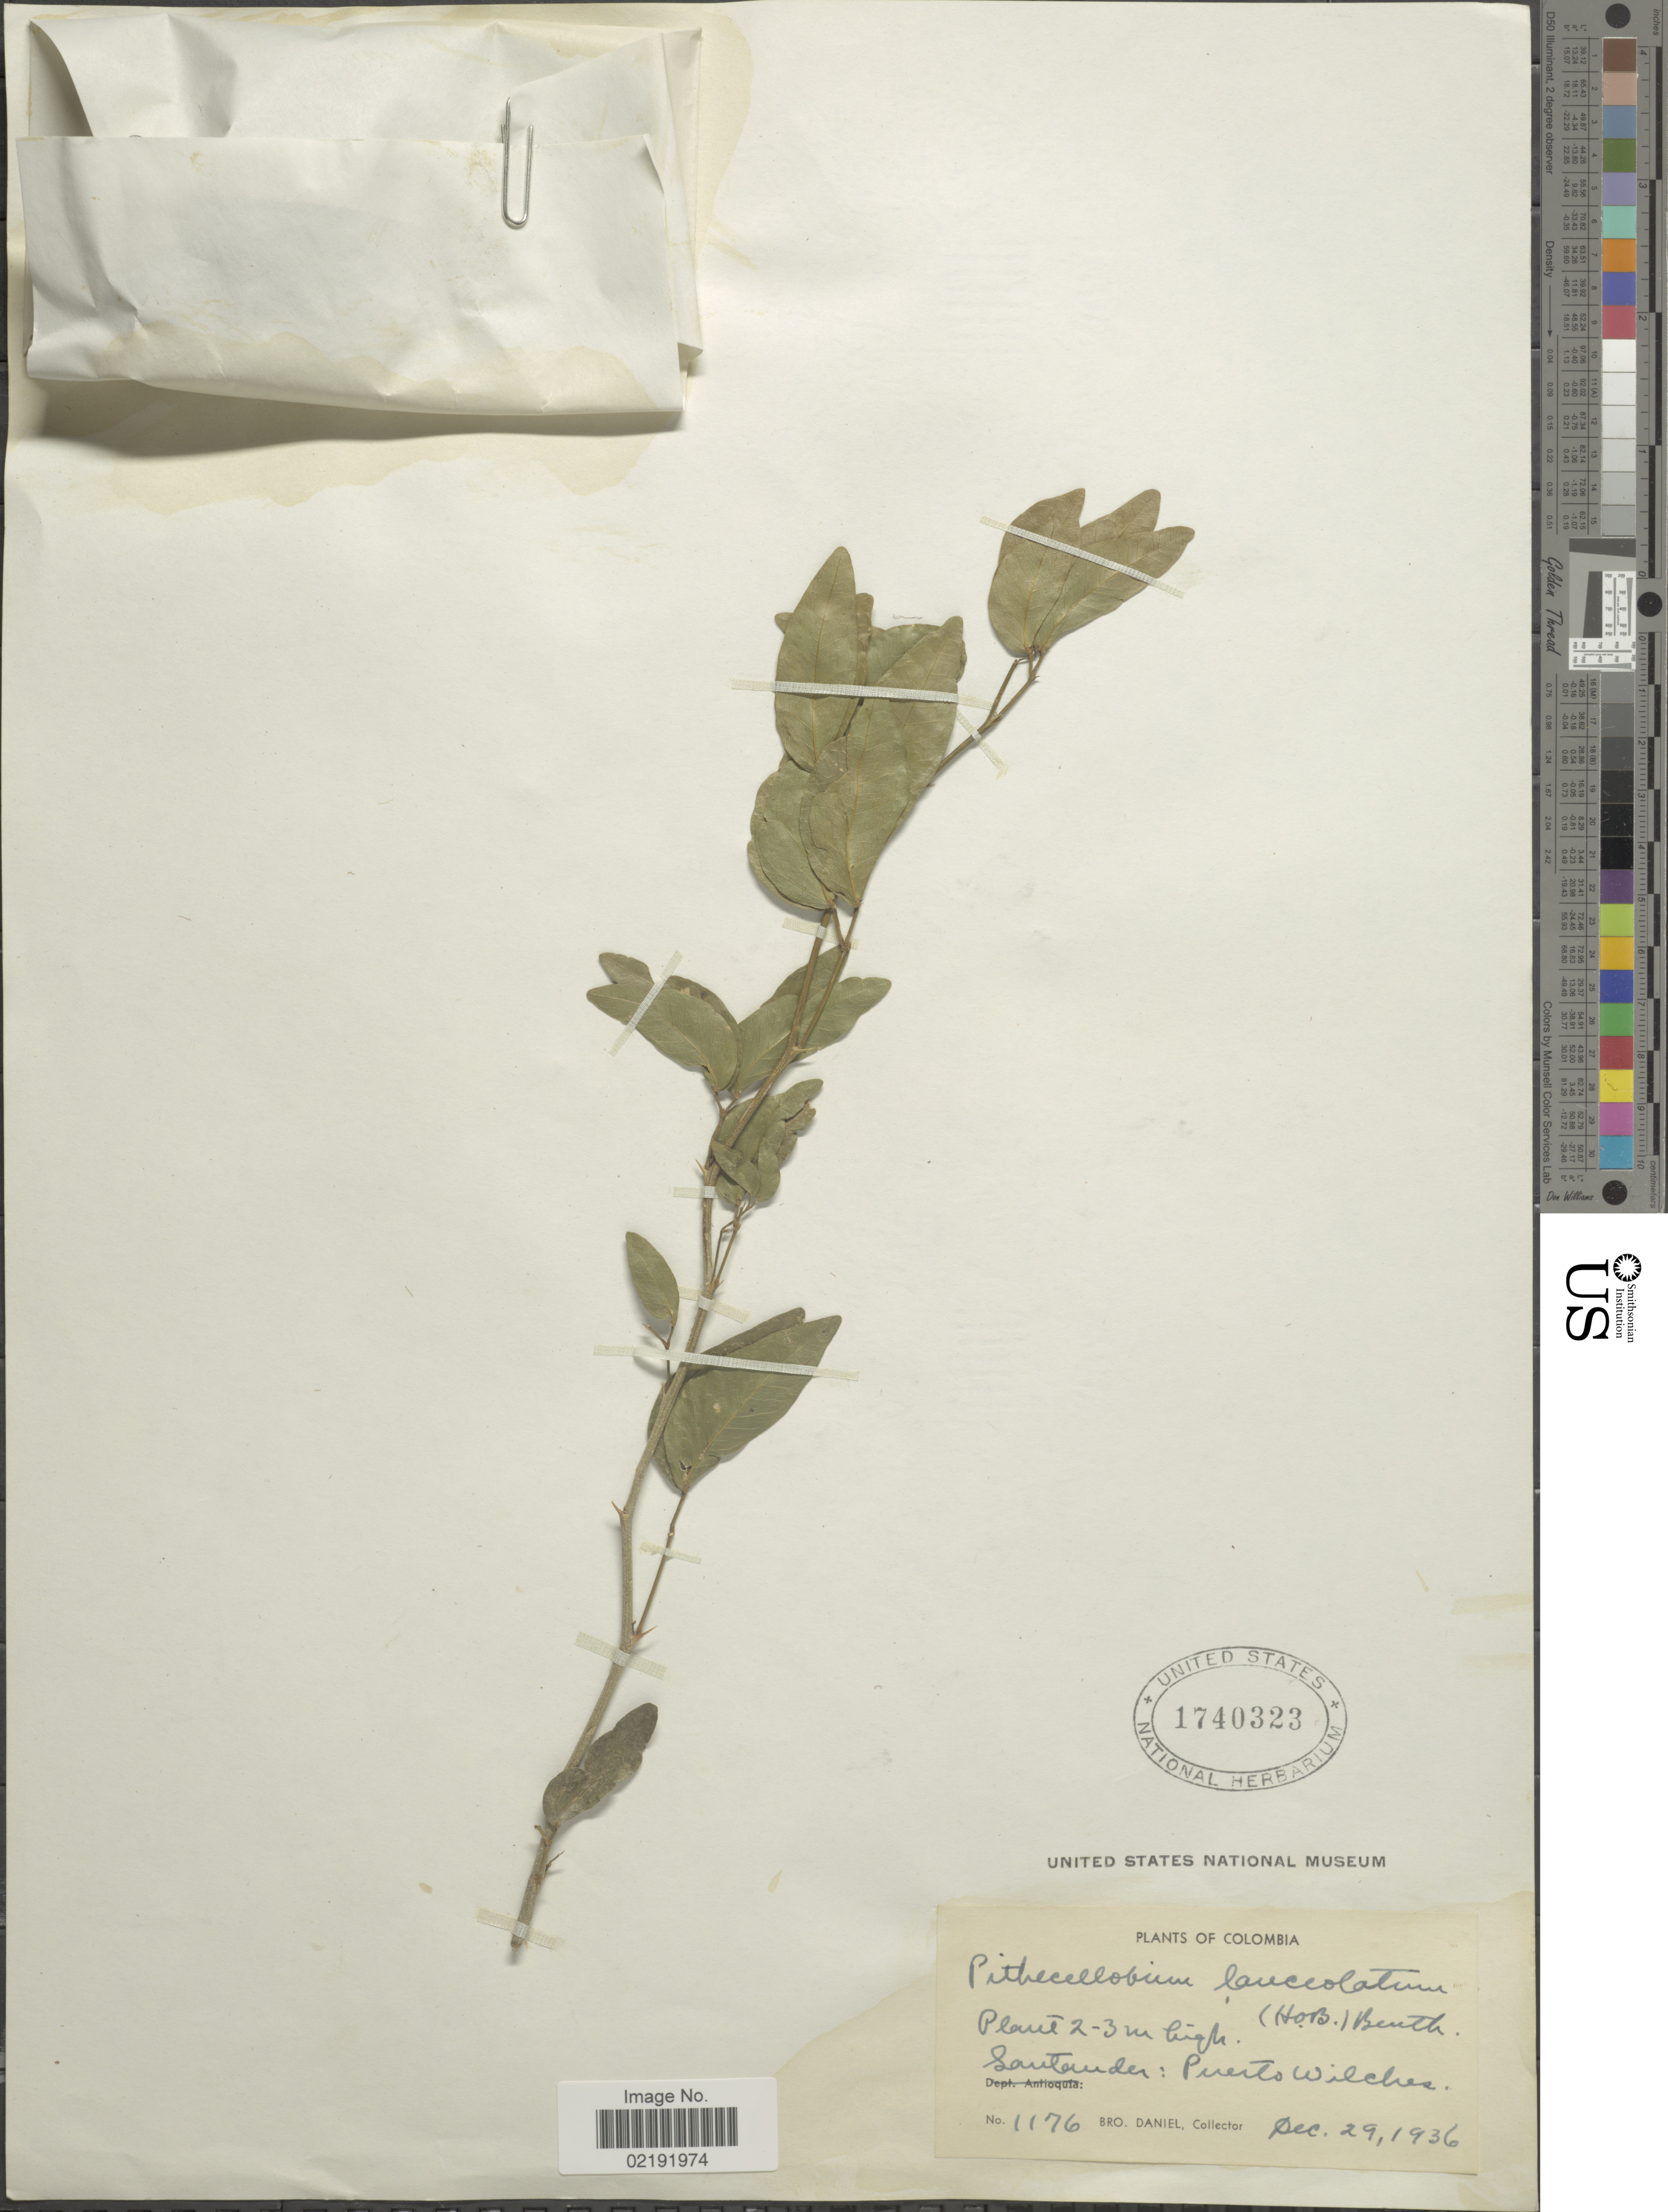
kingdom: Plantae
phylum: Tracheophyta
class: Magnoliopsida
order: Fabales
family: Fabaceae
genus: Pithecellobium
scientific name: Pithecellobium lanceolatum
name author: (Humb. & Bonpl. ex Willd.) Benth.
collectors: Bro. Daniel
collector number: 1176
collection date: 1936-12-29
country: Colombia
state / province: Santander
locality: Santander: Puerto Wilches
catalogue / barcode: US 1740323